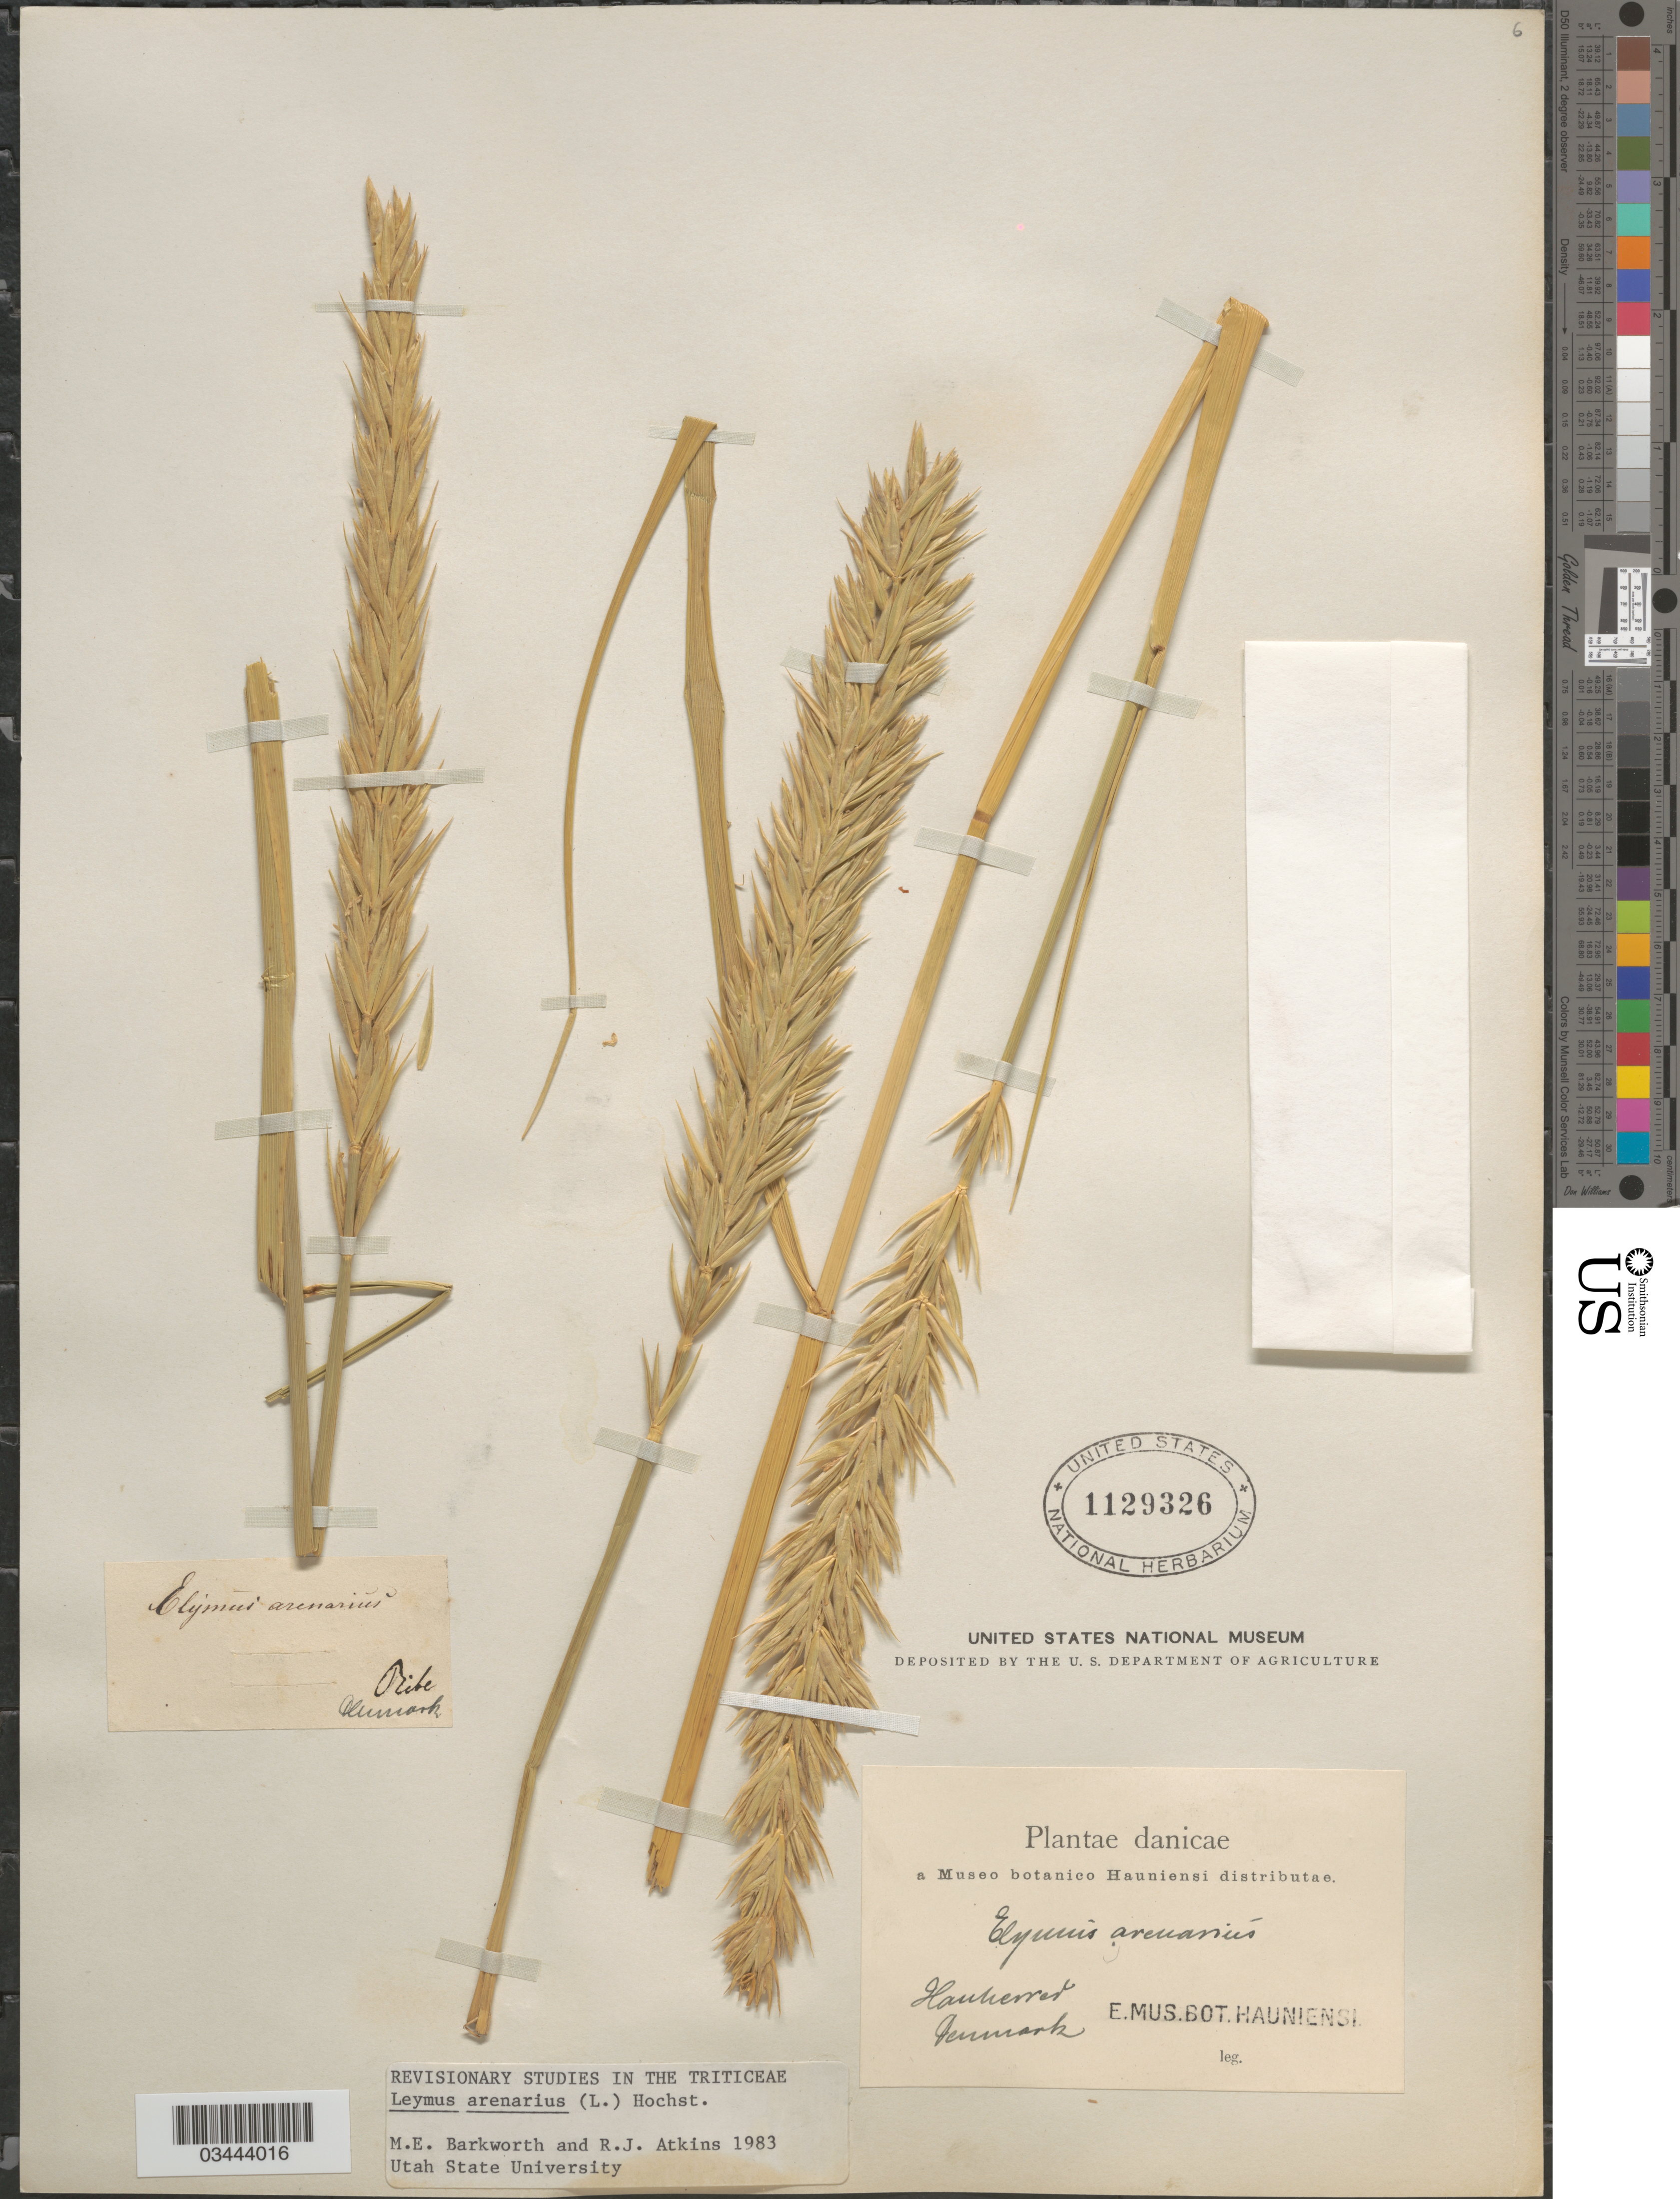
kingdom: Plantae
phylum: Tracheophyta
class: Liliopsida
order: Poales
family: Poaceae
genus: Leymus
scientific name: Leymus arenarius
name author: (L.) Hochst.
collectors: ex Mus. Bot. Hauniense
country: Denmark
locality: Danicae. Haukerrad. Ribe.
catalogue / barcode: US 1129326